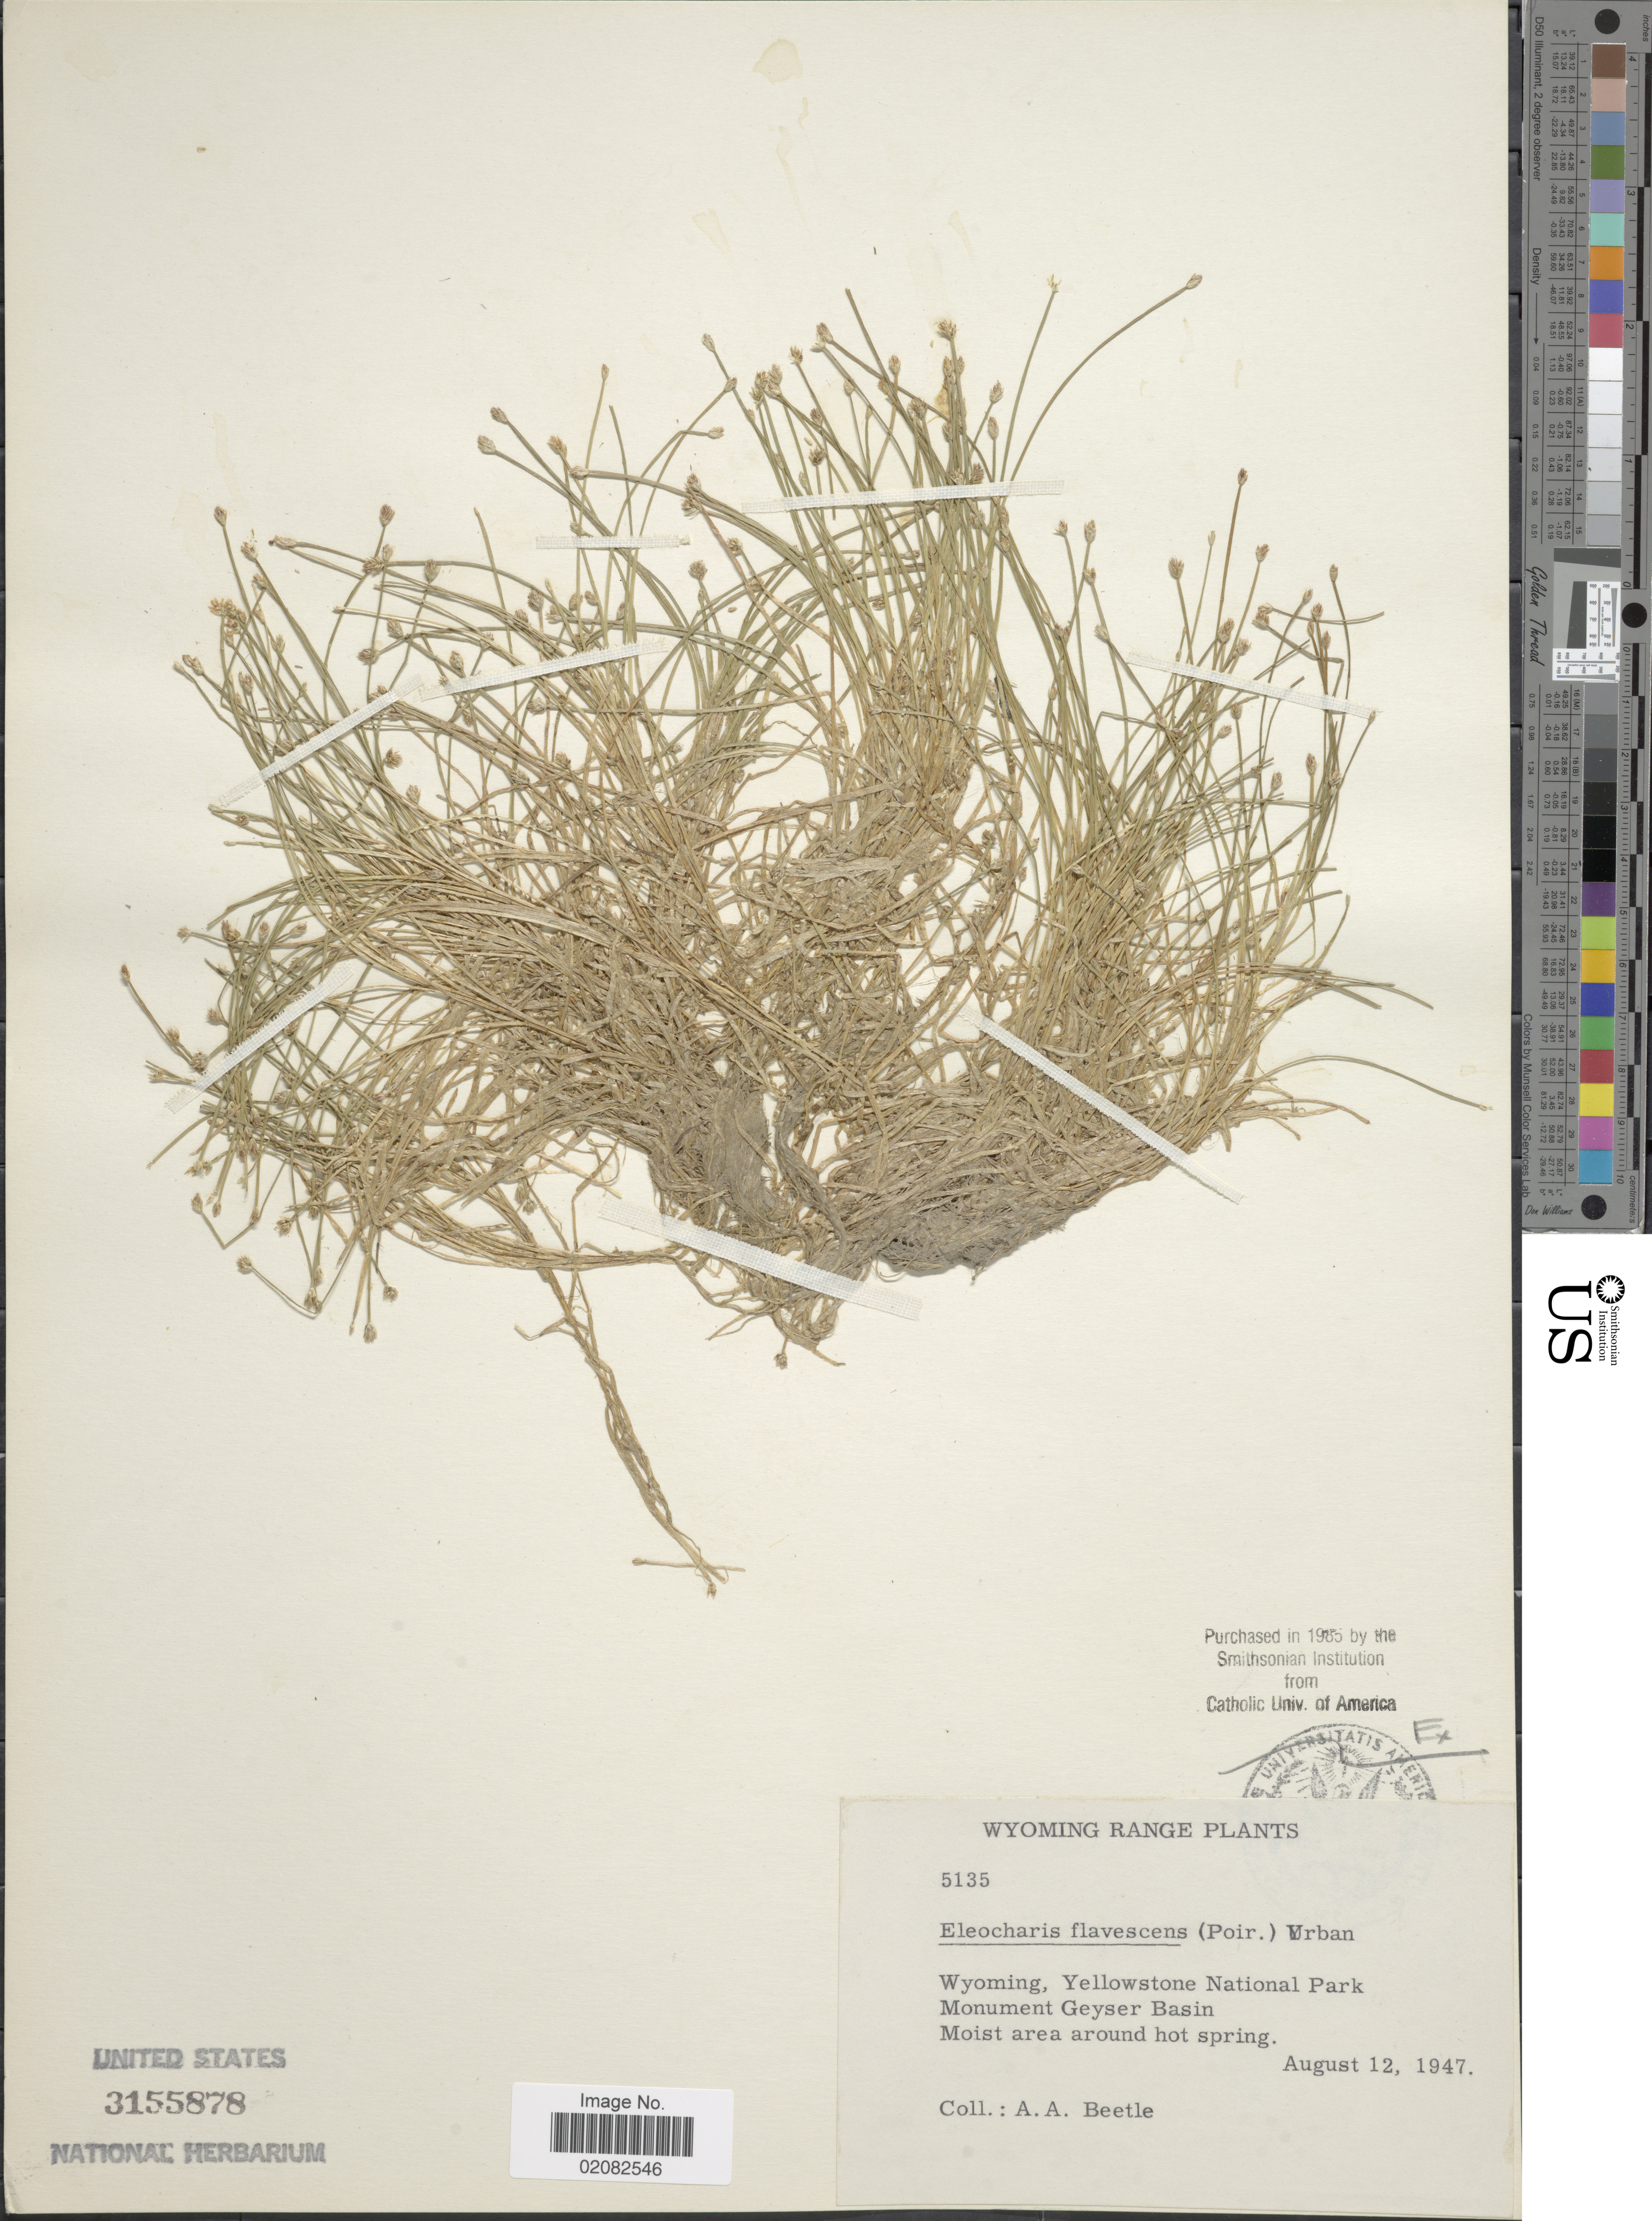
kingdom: Plantae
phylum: Tracheophyta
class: Liliopsida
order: Poales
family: Cyperaceae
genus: Eleocharis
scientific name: Eleocharis flavescens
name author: (Poir.) Urb.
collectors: A. A. Beetle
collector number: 5135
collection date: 1947-08-12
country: United States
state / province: Wyoming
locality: Yellowstone National Park, Monument Geyser Basin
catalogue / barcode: US 3155878